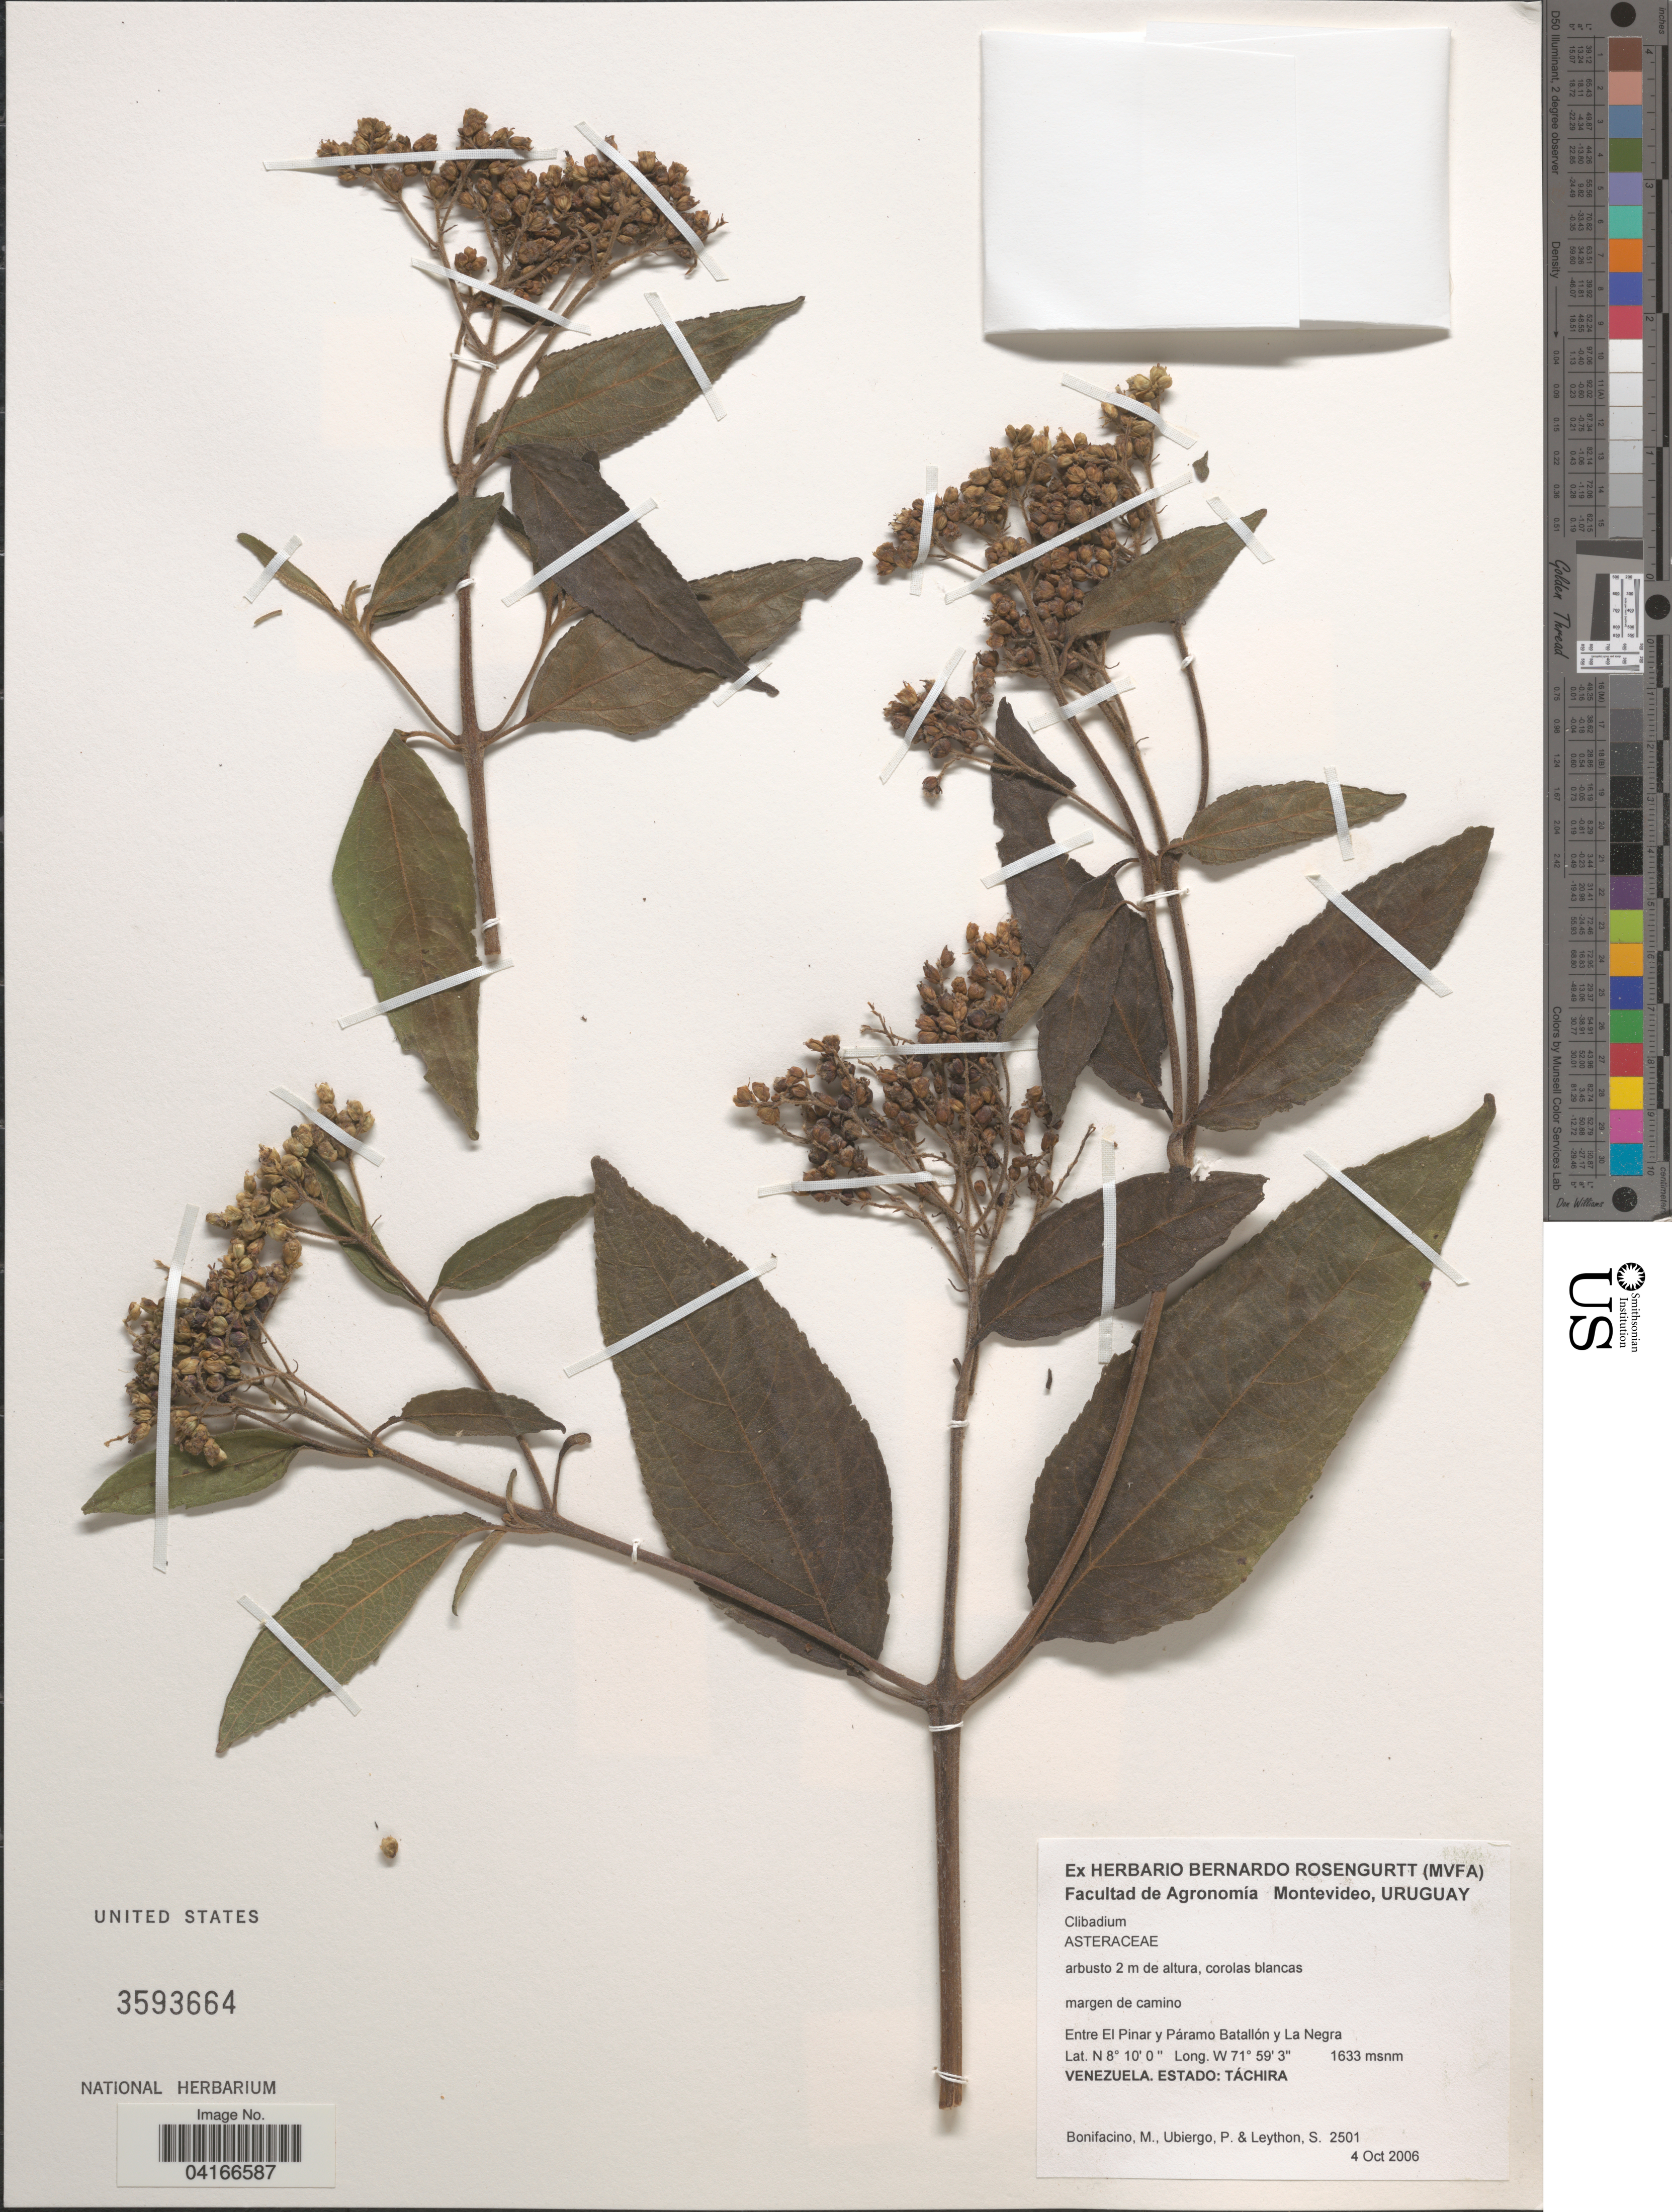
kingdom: Plantae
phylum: Tracheophyta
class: Magnoliopsida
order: Asterales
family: Asteraceae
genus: Clibadium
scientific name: Clibadium sp.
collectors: M. Bonifacino, P. Ubiergo & S. Leython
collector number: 2501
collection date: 2006-10-04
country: Venezuela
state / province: Tachira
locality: Entre El Pinar y Páramo Batallón y La Negra.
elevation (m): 1633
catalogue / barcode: US 3593664